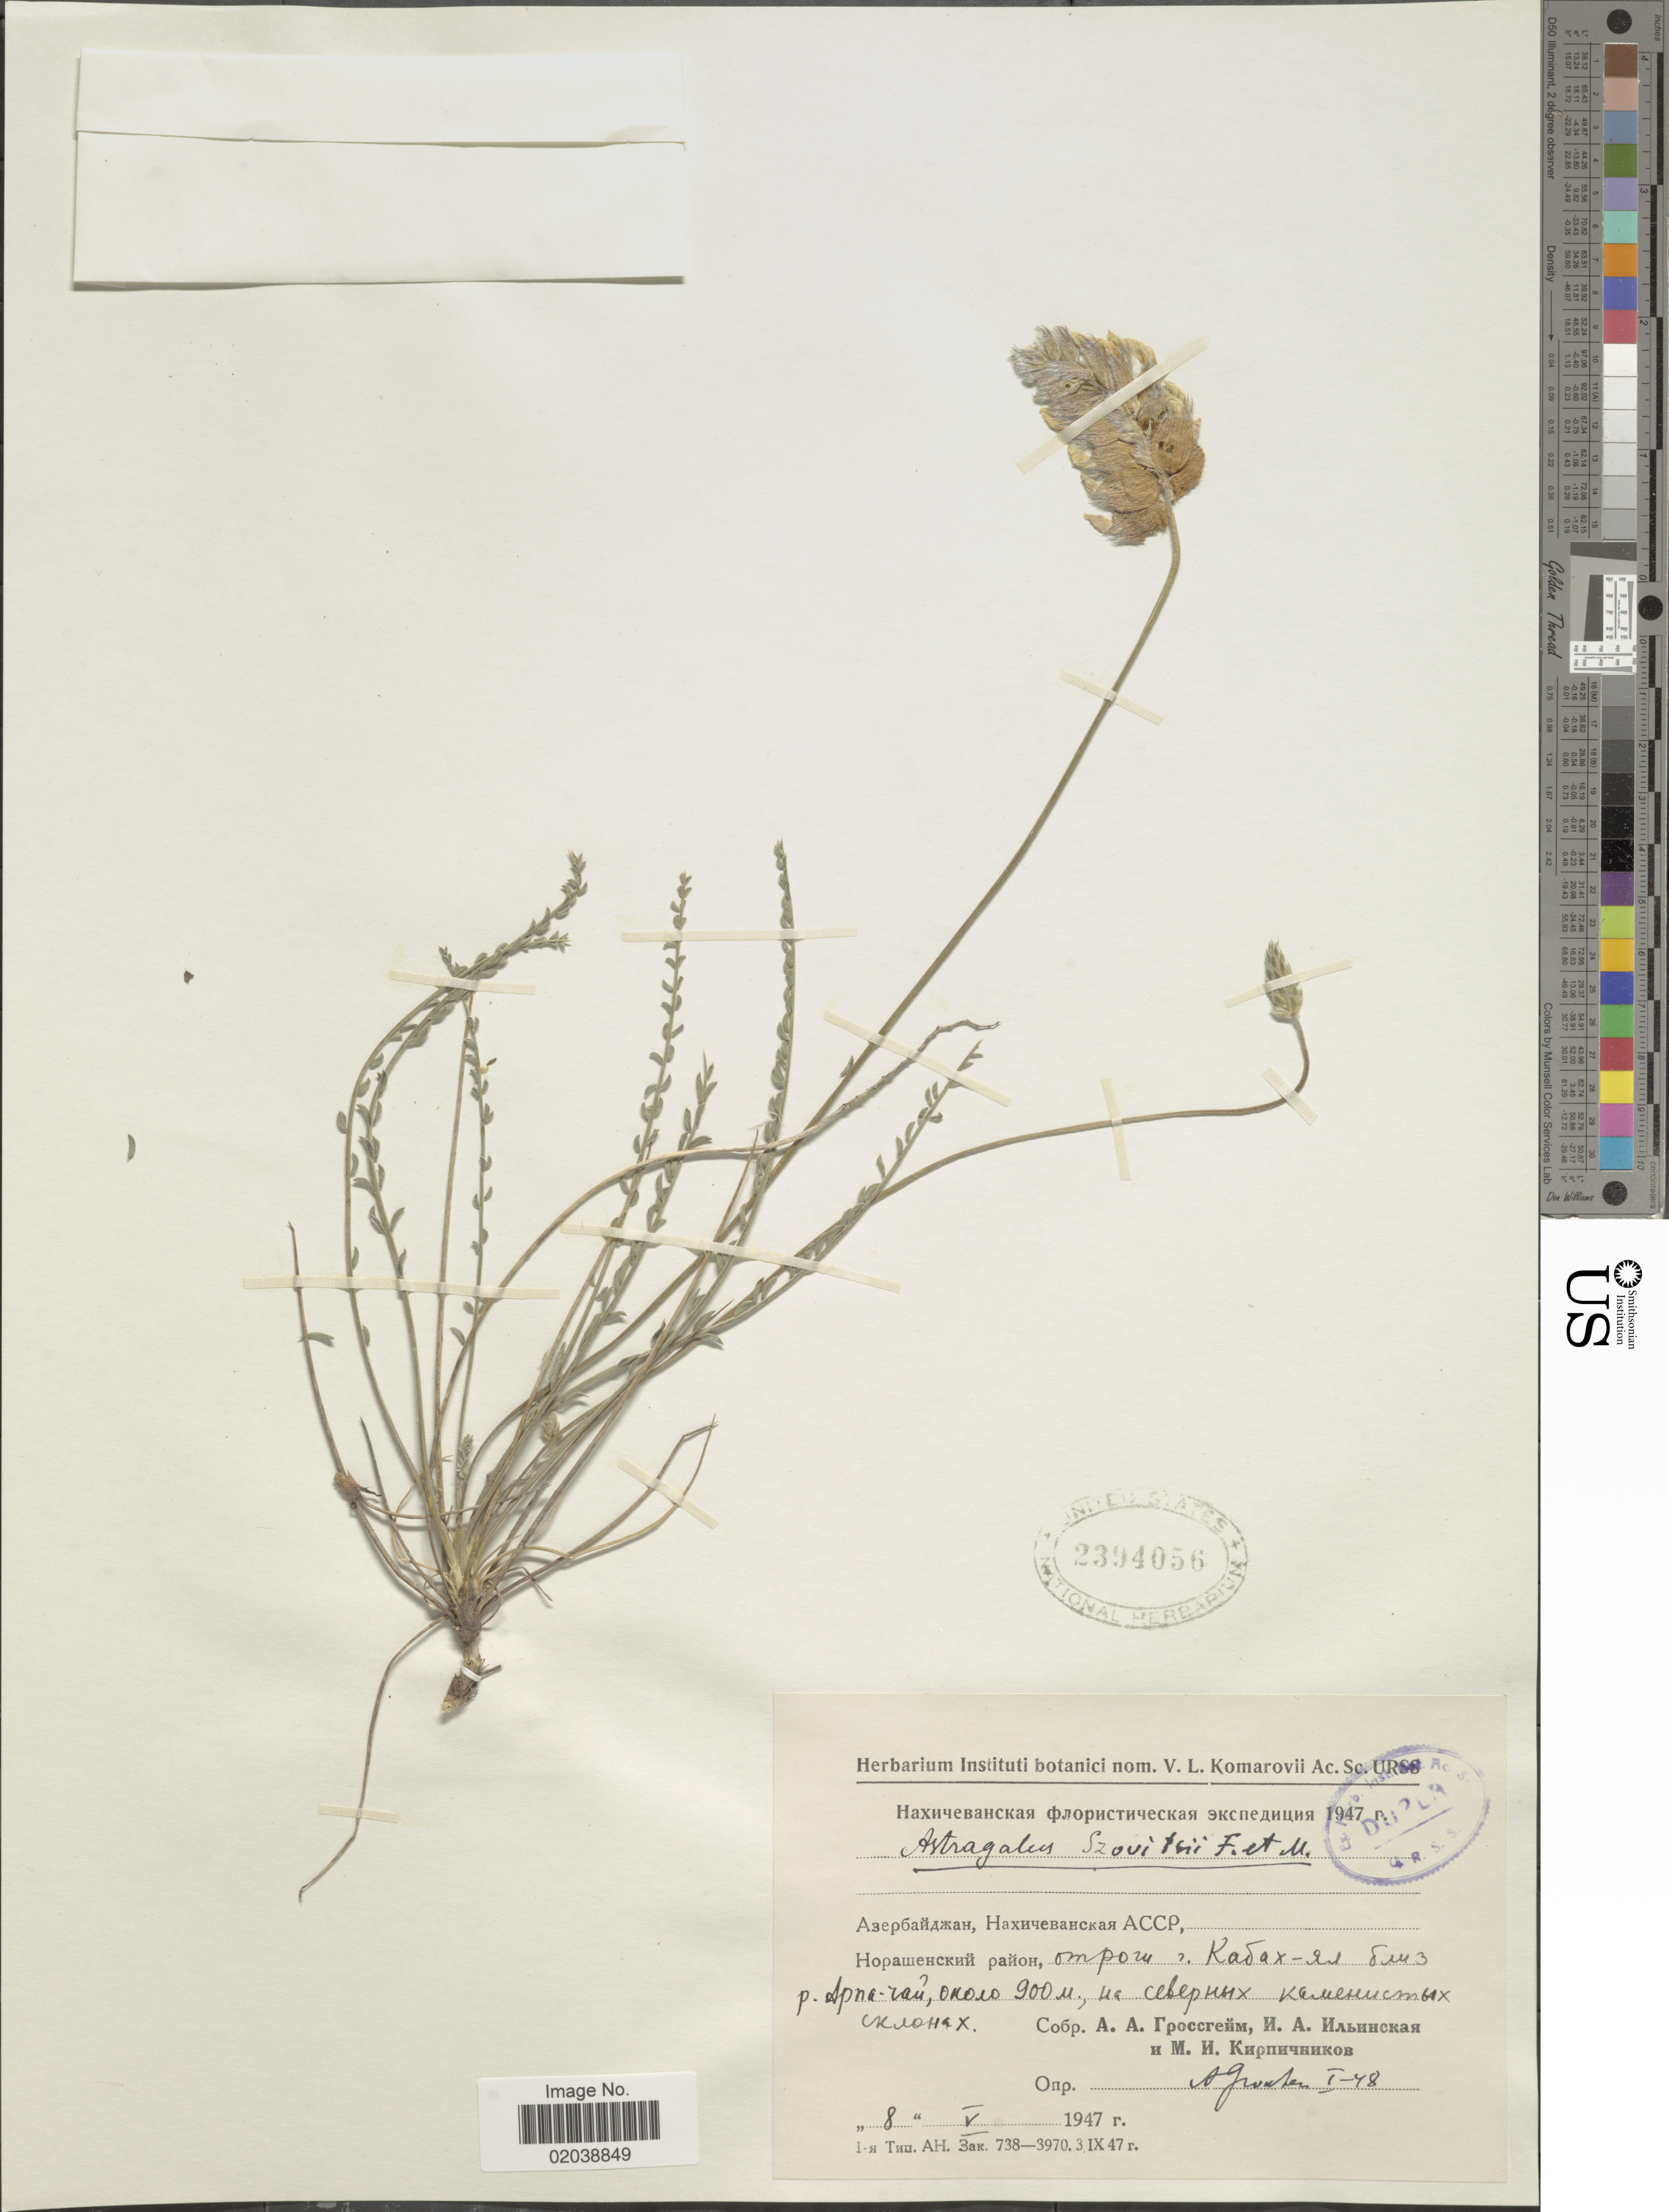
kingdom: Plantae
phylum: Tracheophyta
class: Magnoliopsida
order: Fabales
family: Fabaceae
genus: Astragalus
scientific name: Astragalus szovitsii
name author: Fisch. & C.A. Mey.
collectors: A. Grossgame, I. Ilinskaya & M. Kirpicznikov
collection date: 1947-05-08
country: Azerbaijan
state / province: Nakhchivan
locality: Norashen district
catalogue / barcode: US 2394056